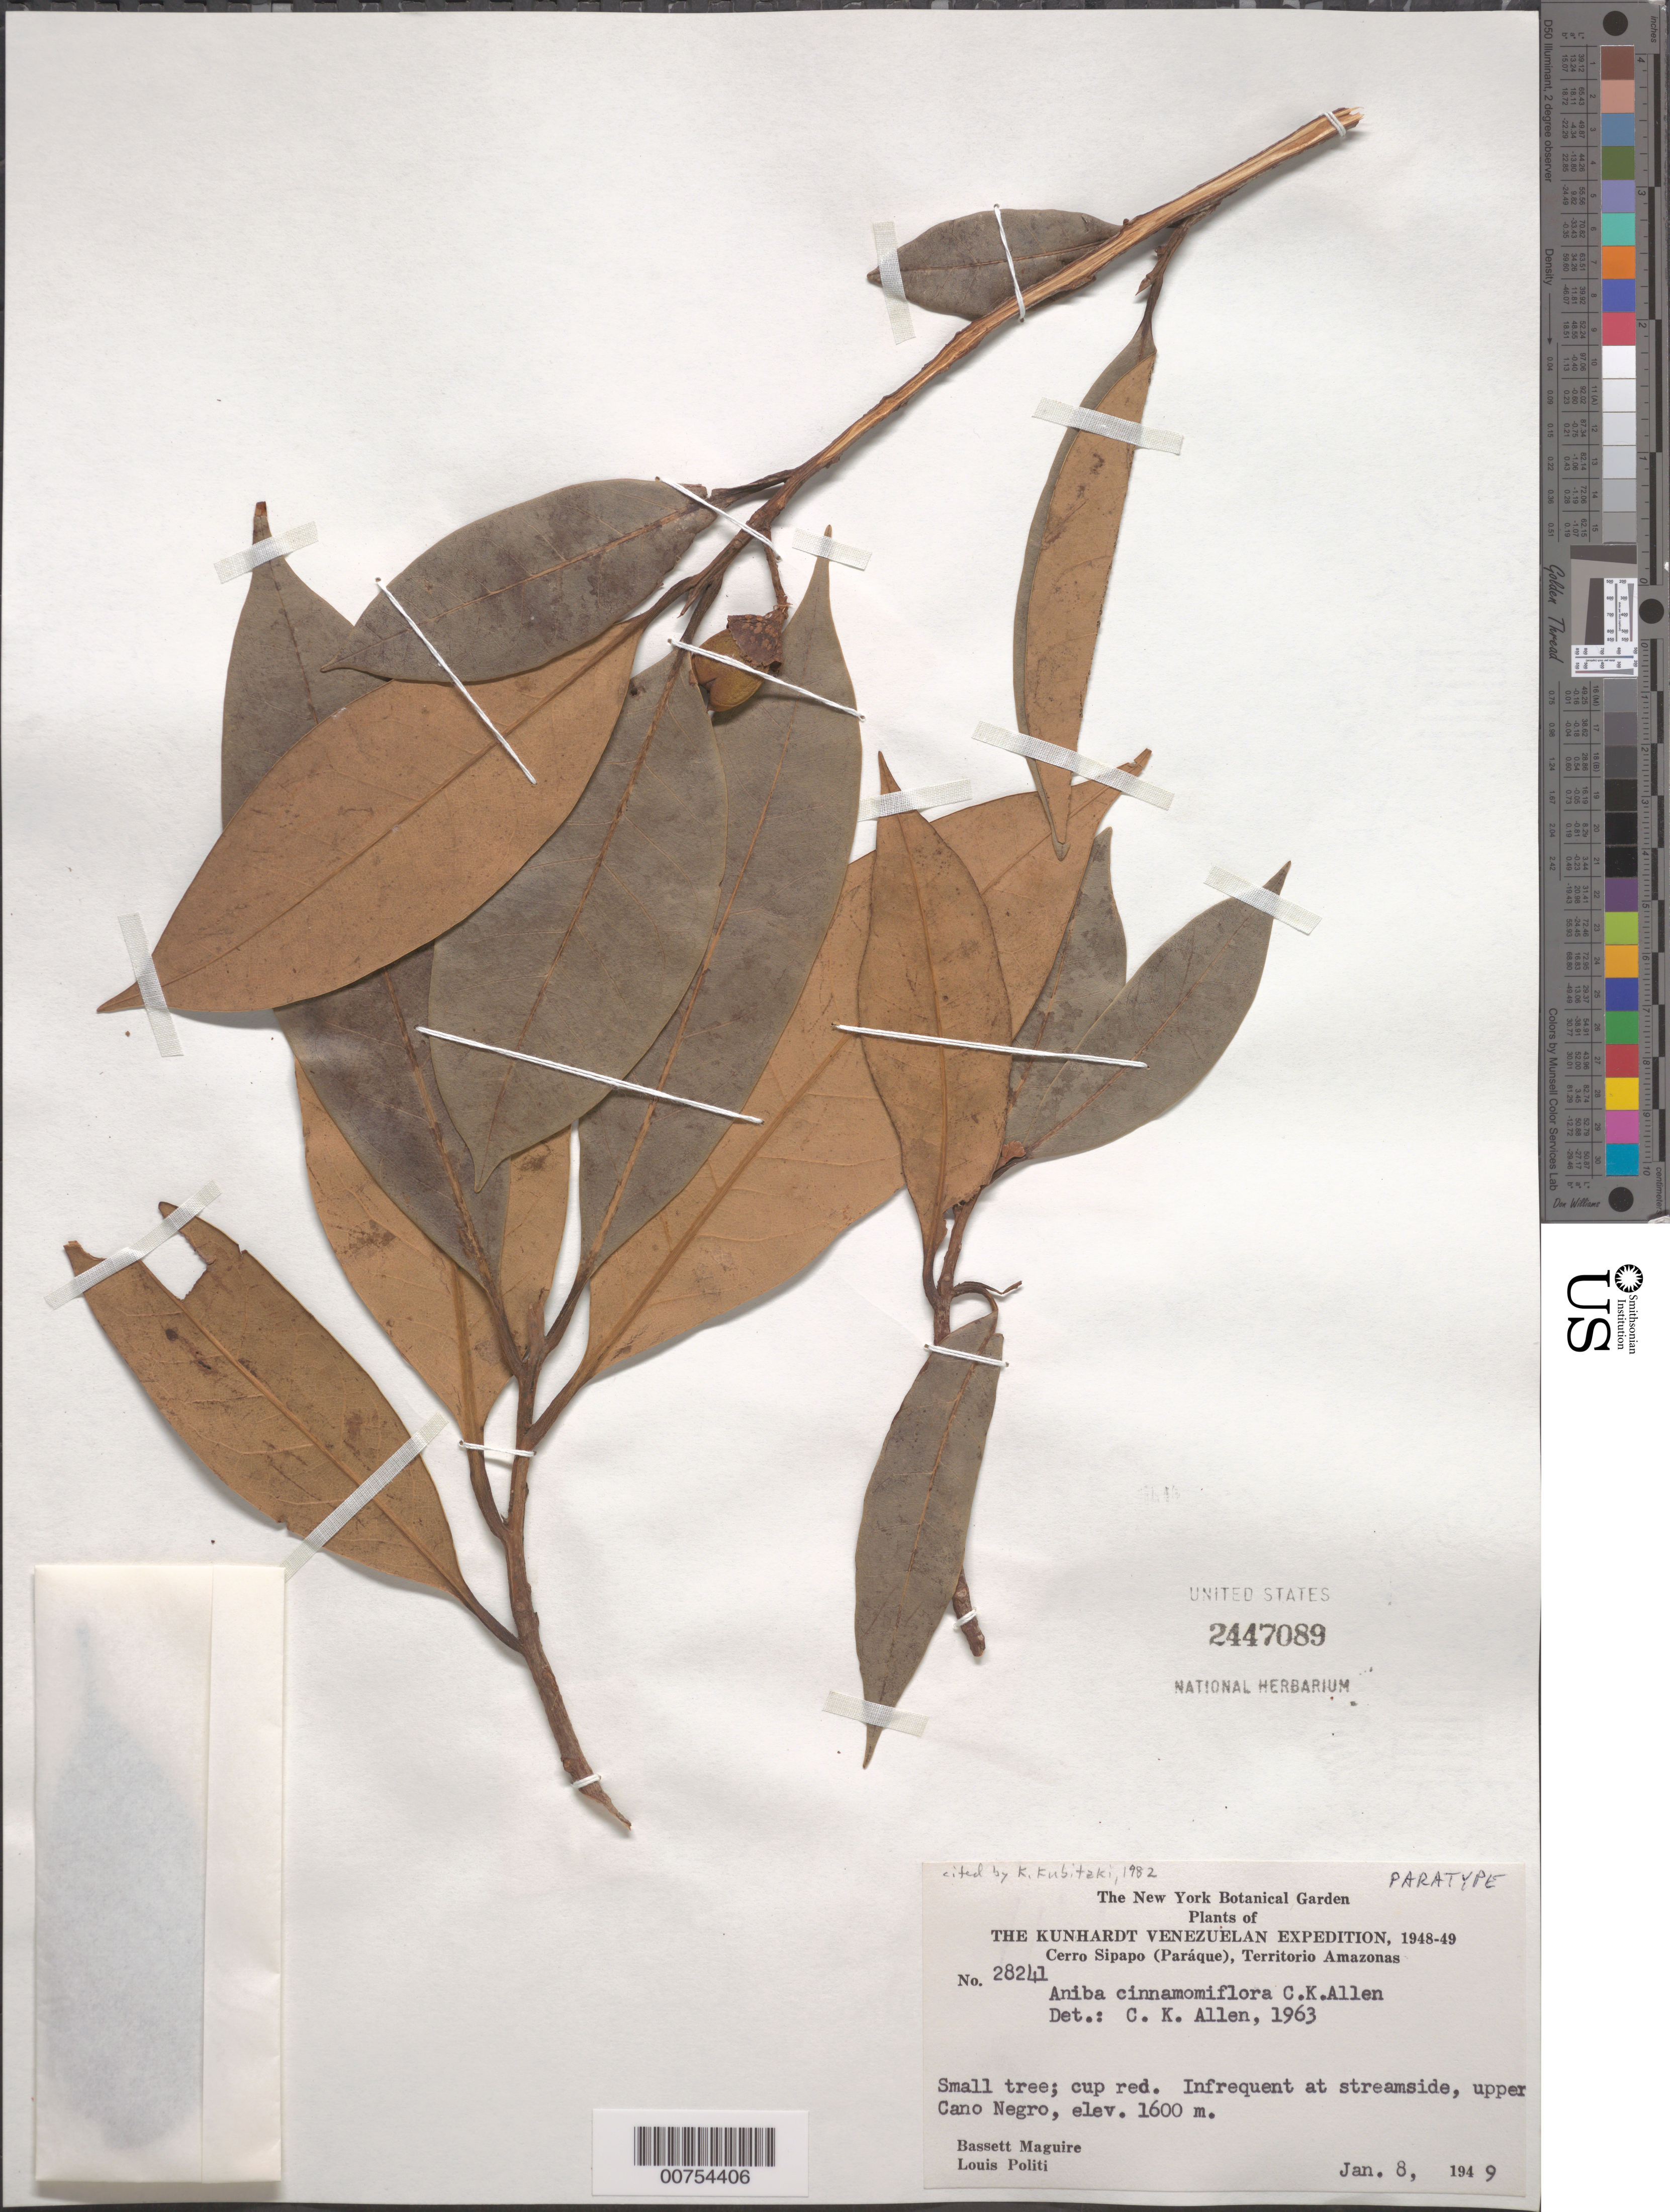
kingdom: Plantae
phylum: Tracheophyta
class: Magnoliopsida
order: Laurales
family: Lauraceae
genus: Aniba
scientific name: Aniba cinnamomiflora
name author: C.K. Allen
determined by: Kubitzki, Klaus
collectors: B. Maguire & L. Politi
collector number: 28241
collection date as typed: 8-Jan-49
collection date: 1949-01-08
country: Venezuela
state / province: Amazonas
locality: Cerro Sipapo (Paráque), upper Caño Negro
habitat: Streamside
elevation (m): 1600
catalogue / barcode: US 2447089